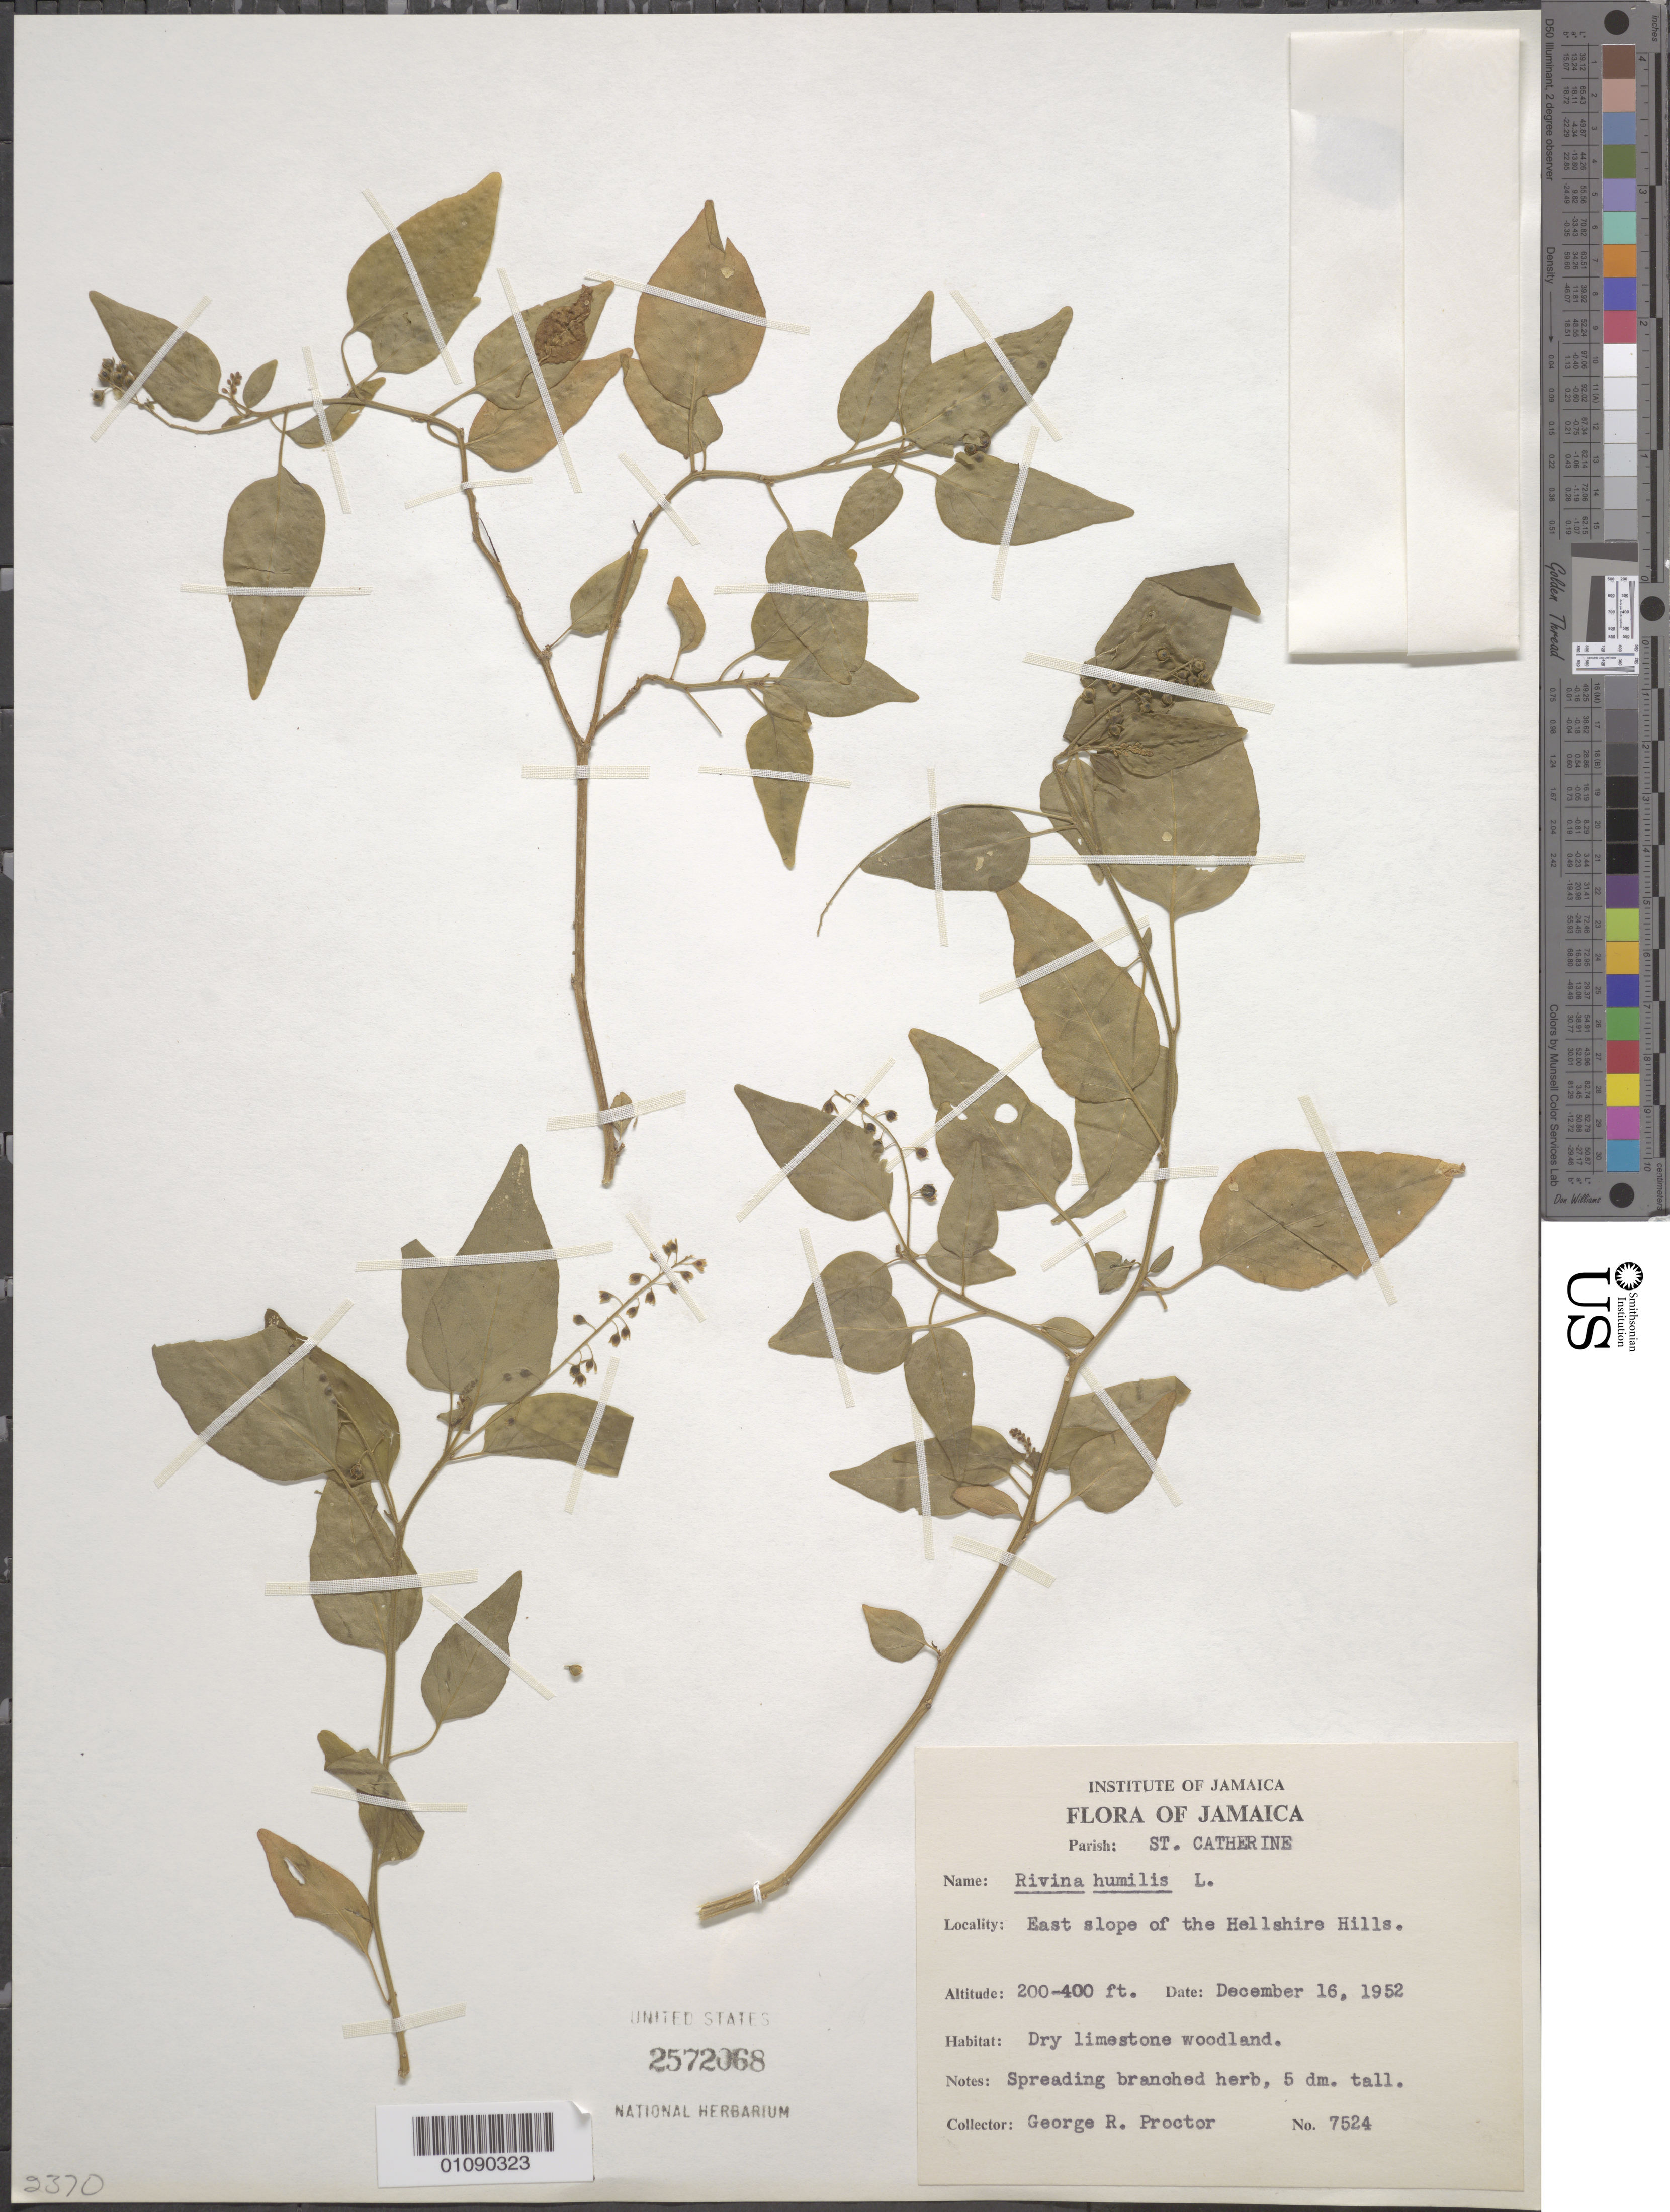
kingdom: Plantae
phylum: Tracheophyta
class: Magnoliopsida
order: Caryophyllales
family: Phytolaccaceae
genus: Rivina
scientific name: Rivina humilis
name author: L.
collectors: G. R. Proctor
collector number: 7524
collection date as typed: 16 Dec 1952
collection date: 1952-12-16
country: Jamaica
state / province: Saint Catherine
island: Jamaica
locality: E stlope of the Hellshire Hills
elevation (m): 61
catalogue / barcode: US 2572068